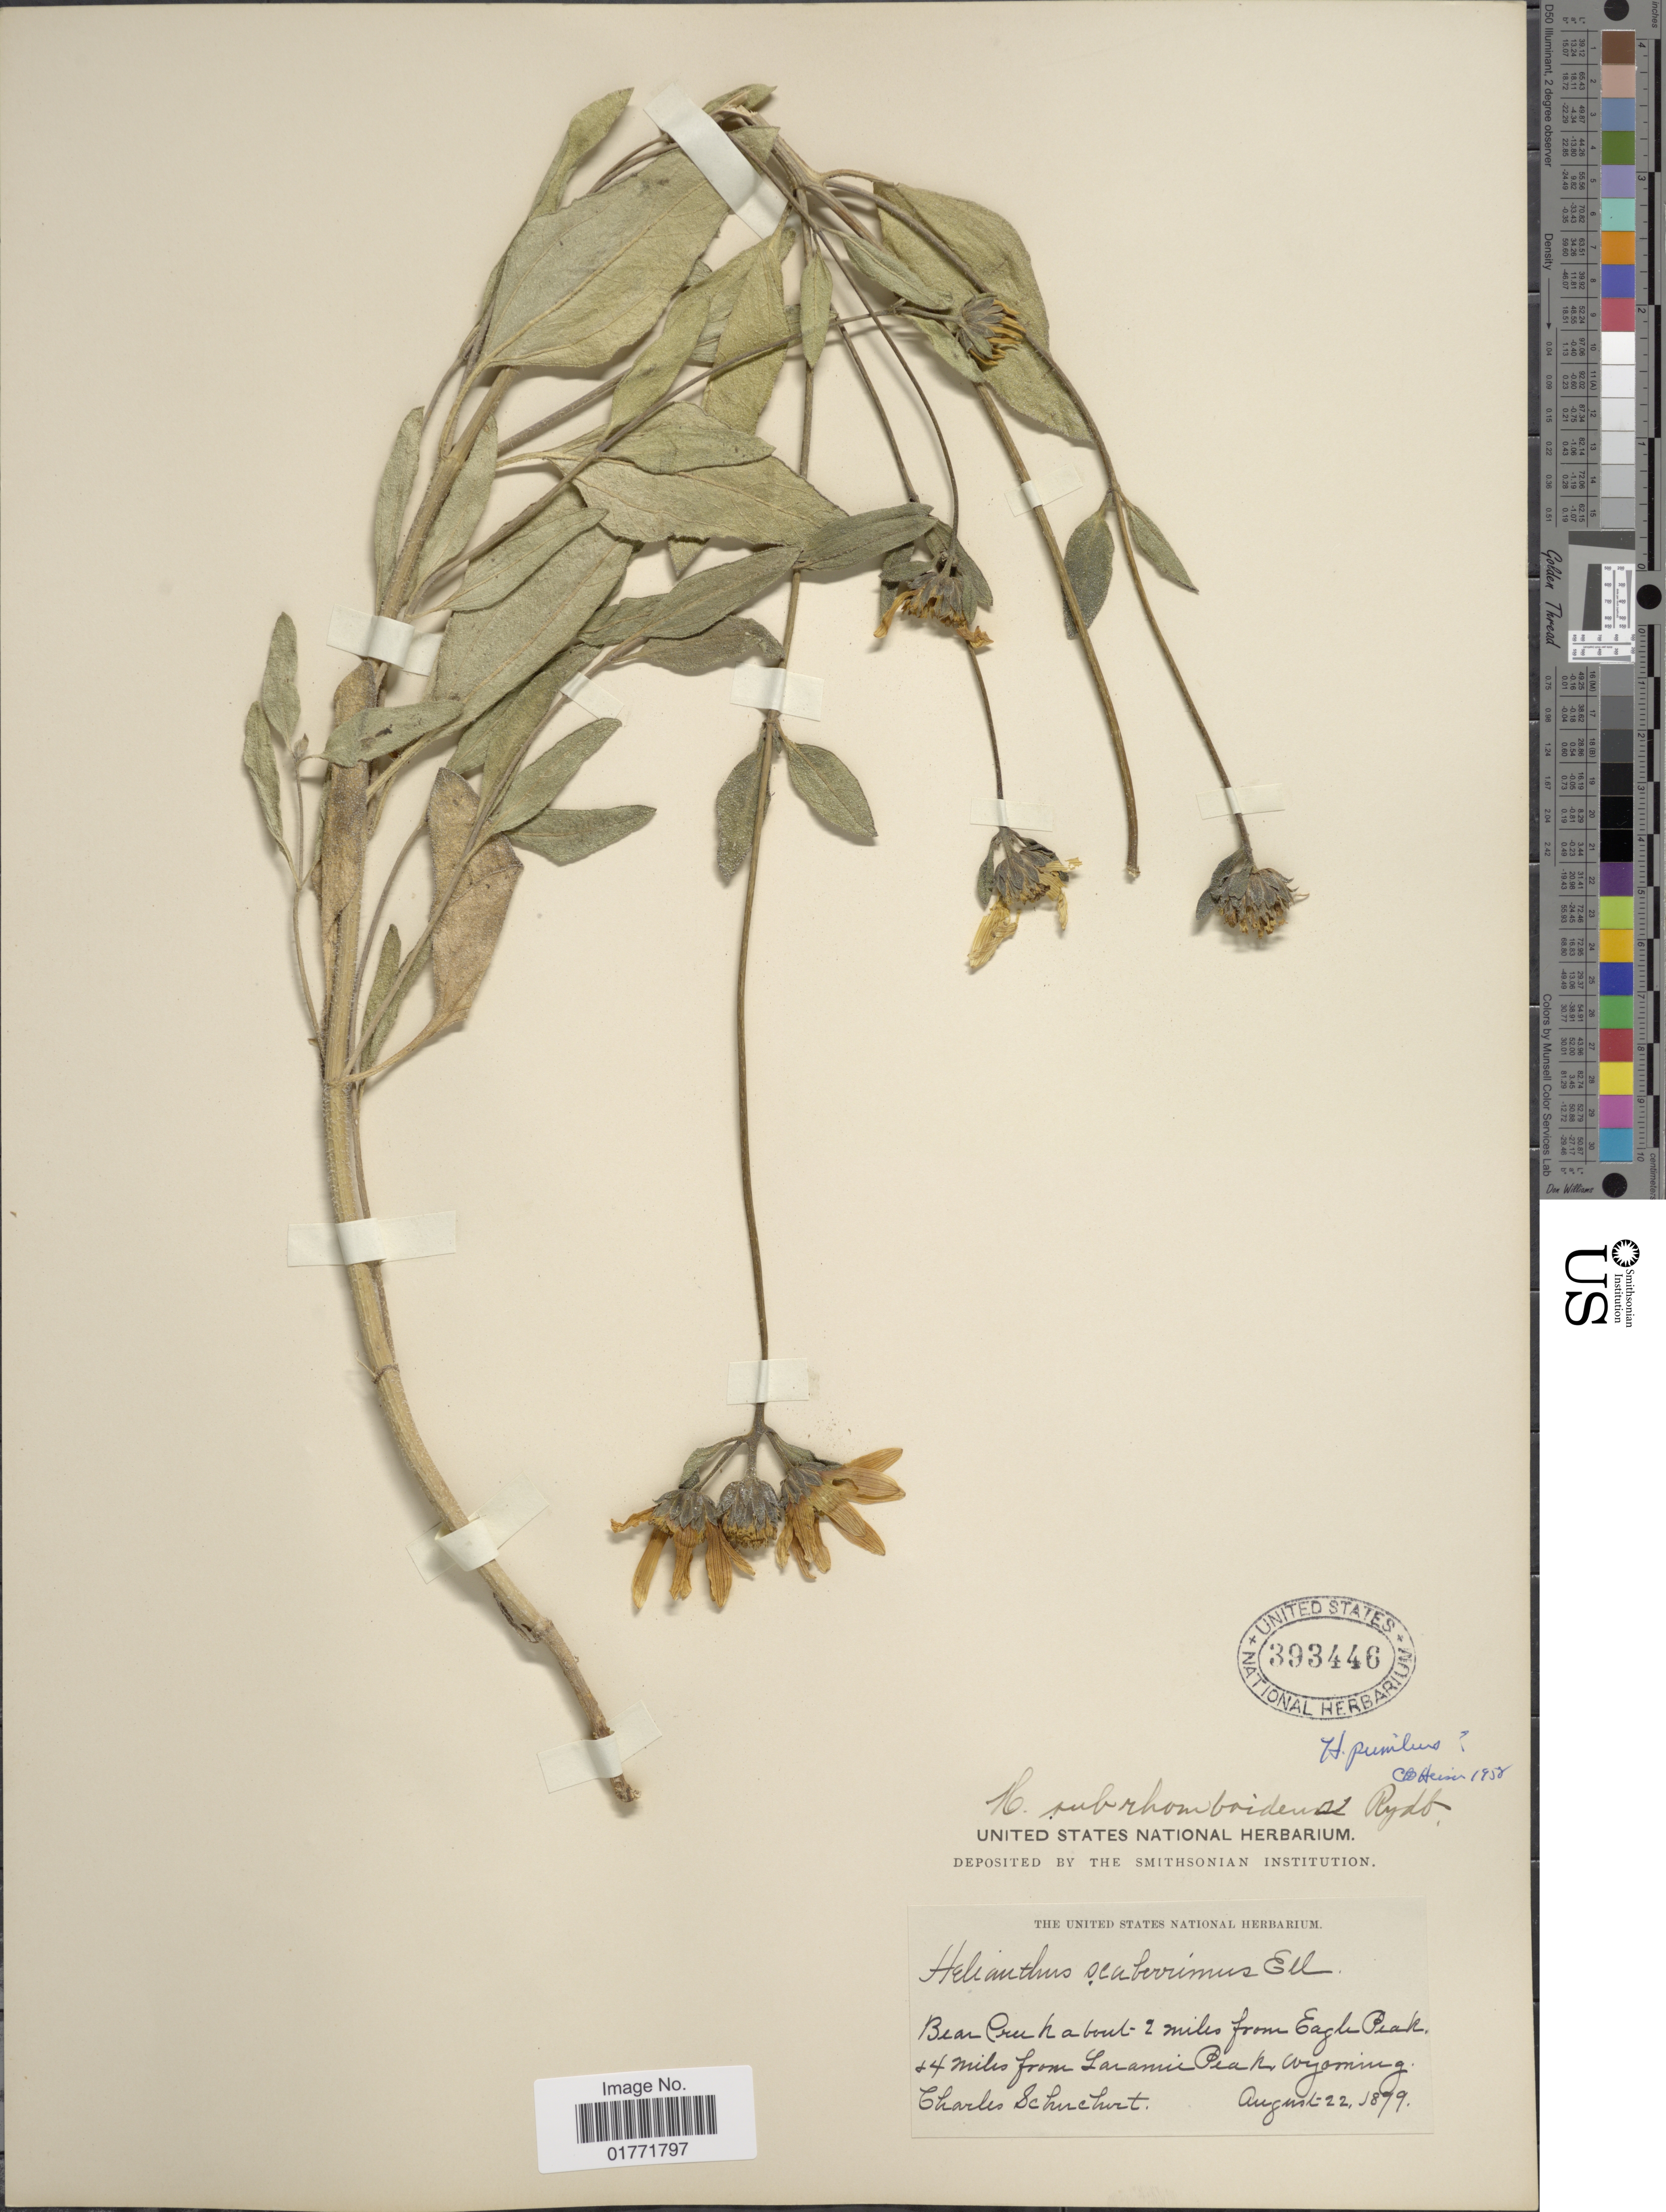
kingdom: Plantae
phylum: Tracheophyta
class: Magnoliopsida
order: Asterales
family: Asteraceae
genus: Helianthus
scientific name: Helianthus subrhomboideus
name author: Rydb.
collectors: C. Schuchert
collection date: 1899-08-22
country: United States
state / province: Wyoming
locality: Bear Creek about 2 miles from Eagle Peak & 4 miles from Saramie Peak Wyoming.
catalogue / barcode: US 393446